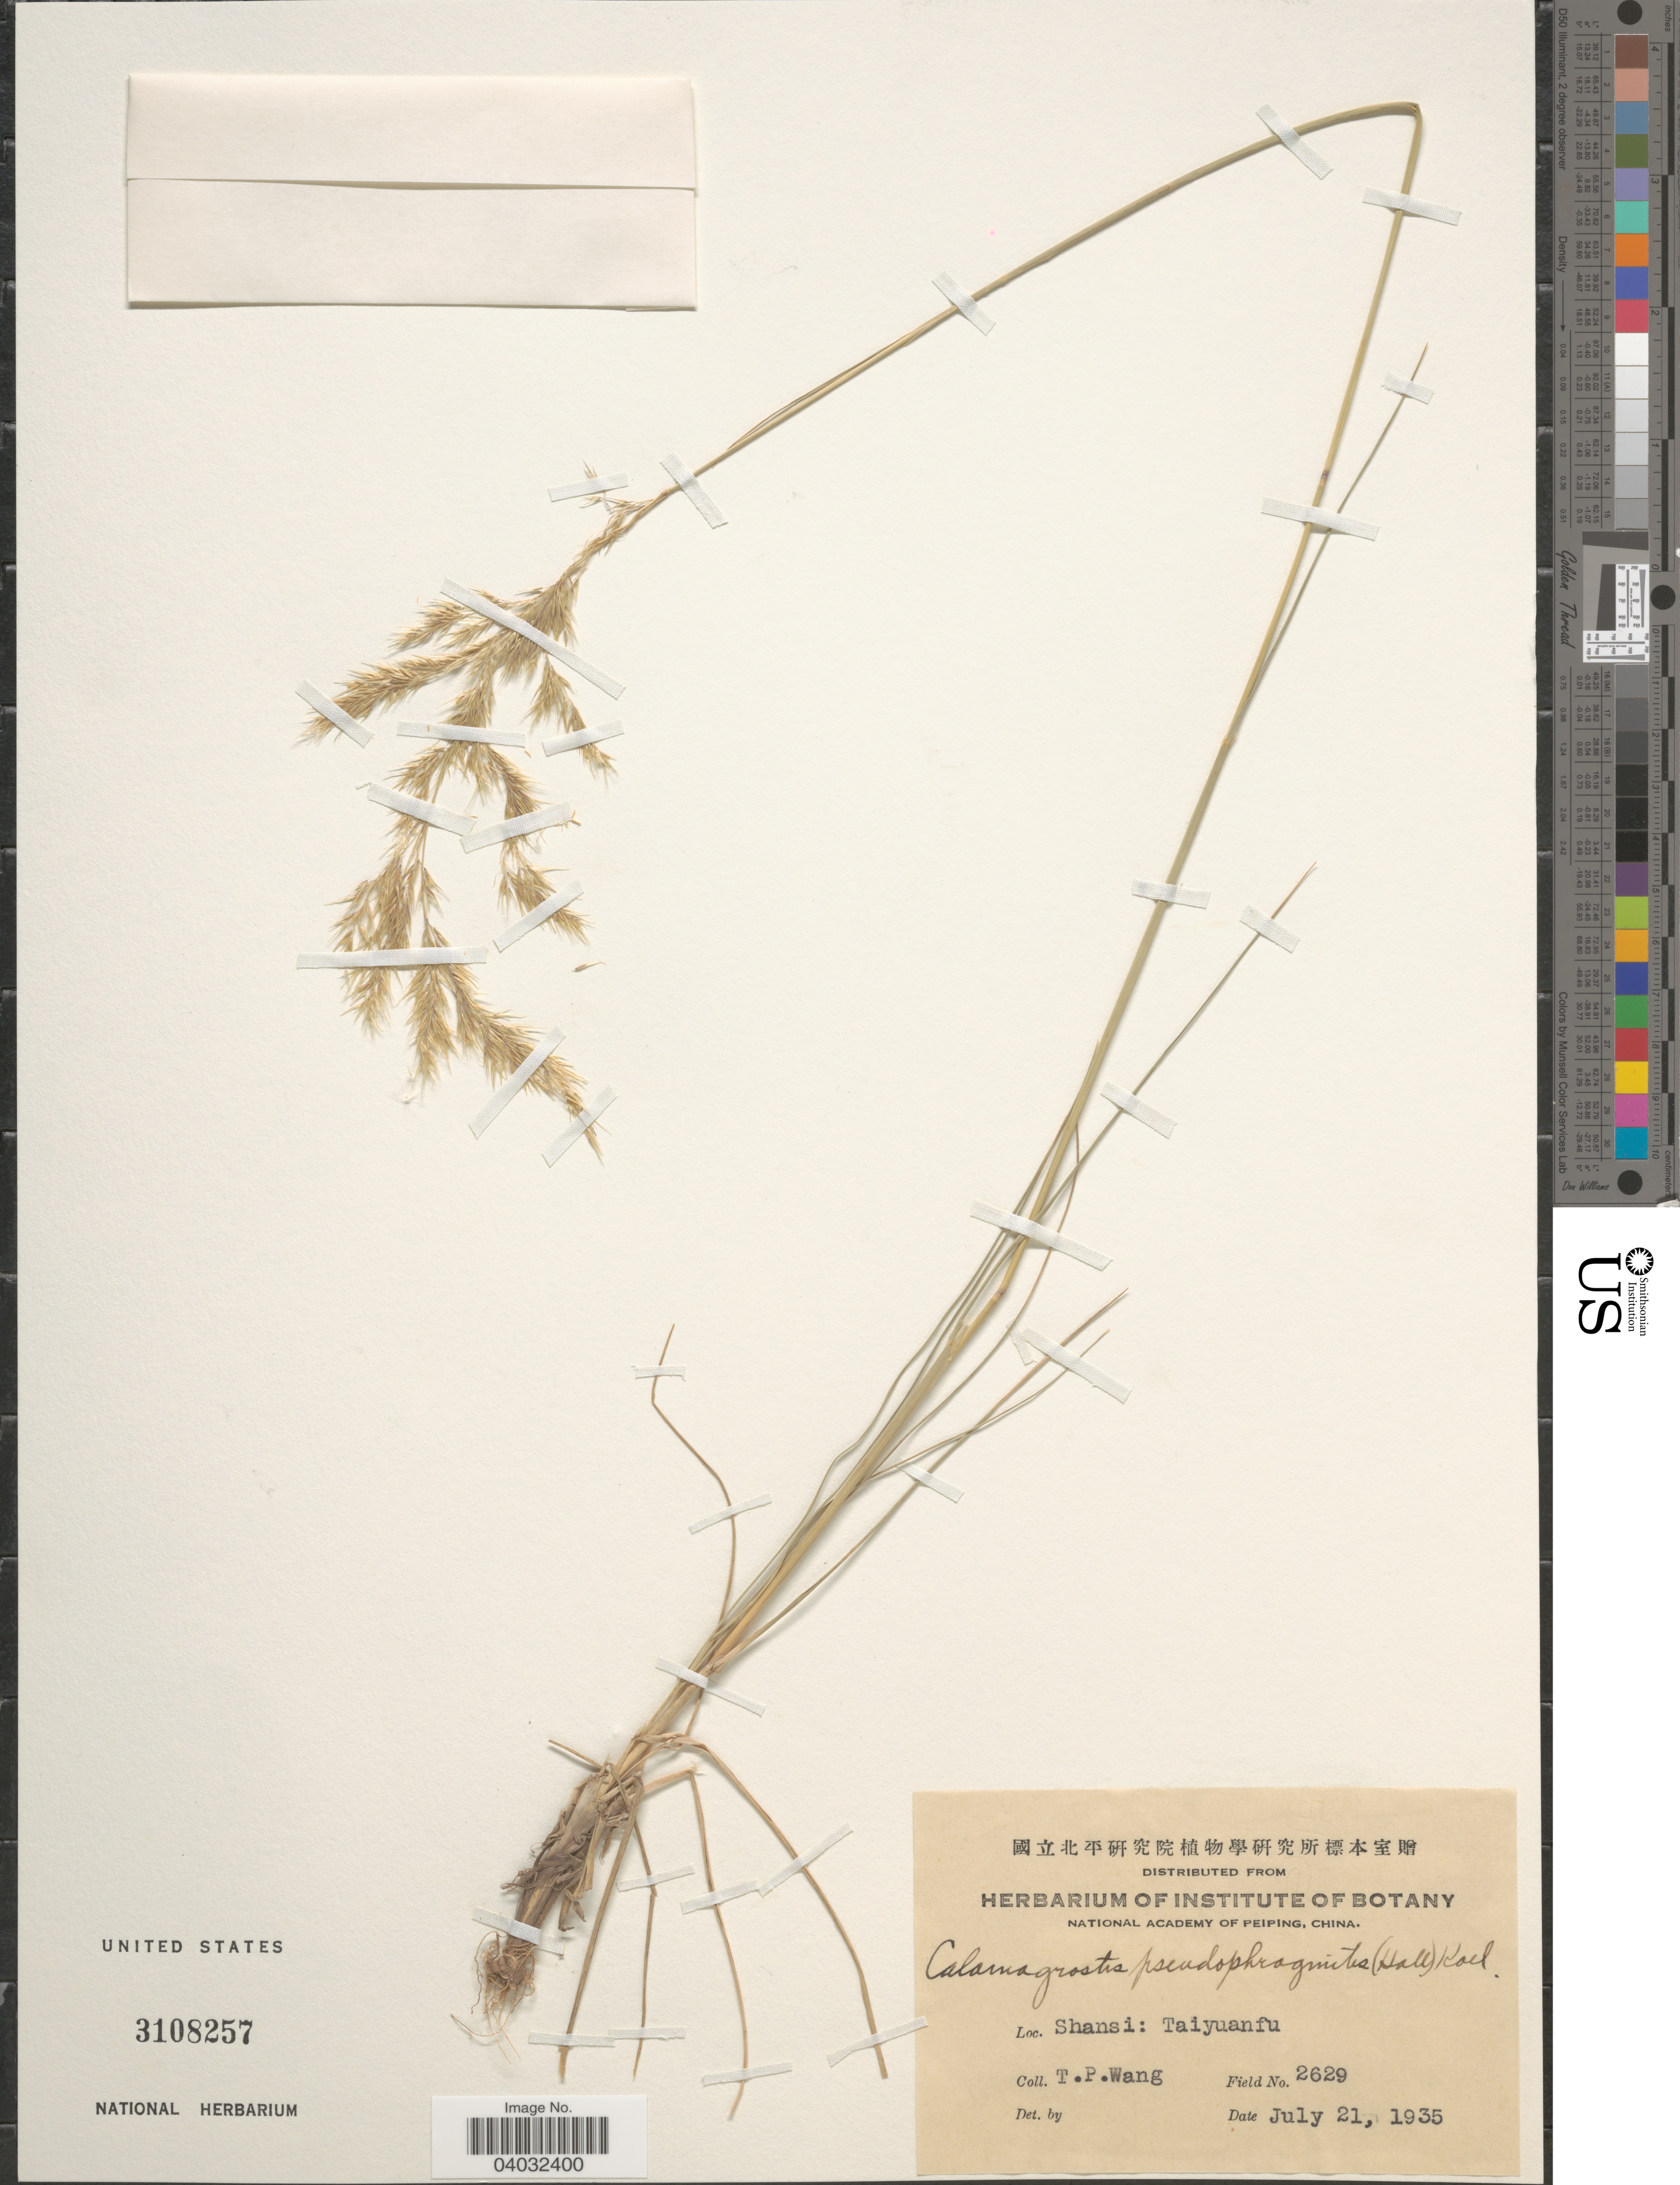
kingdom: Plantae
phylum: Tracheophyta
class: Liliopsida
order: Poales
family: Poaceae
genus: Calamagrostis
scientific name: Calamagrostis pseudophragmites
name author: (Haller f.) Koeler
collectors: T. Wang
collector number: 2629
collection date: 1935-07-21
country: China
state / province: Shanxi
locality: Shansi: Taiyuanfu.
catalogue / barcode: US 3108257